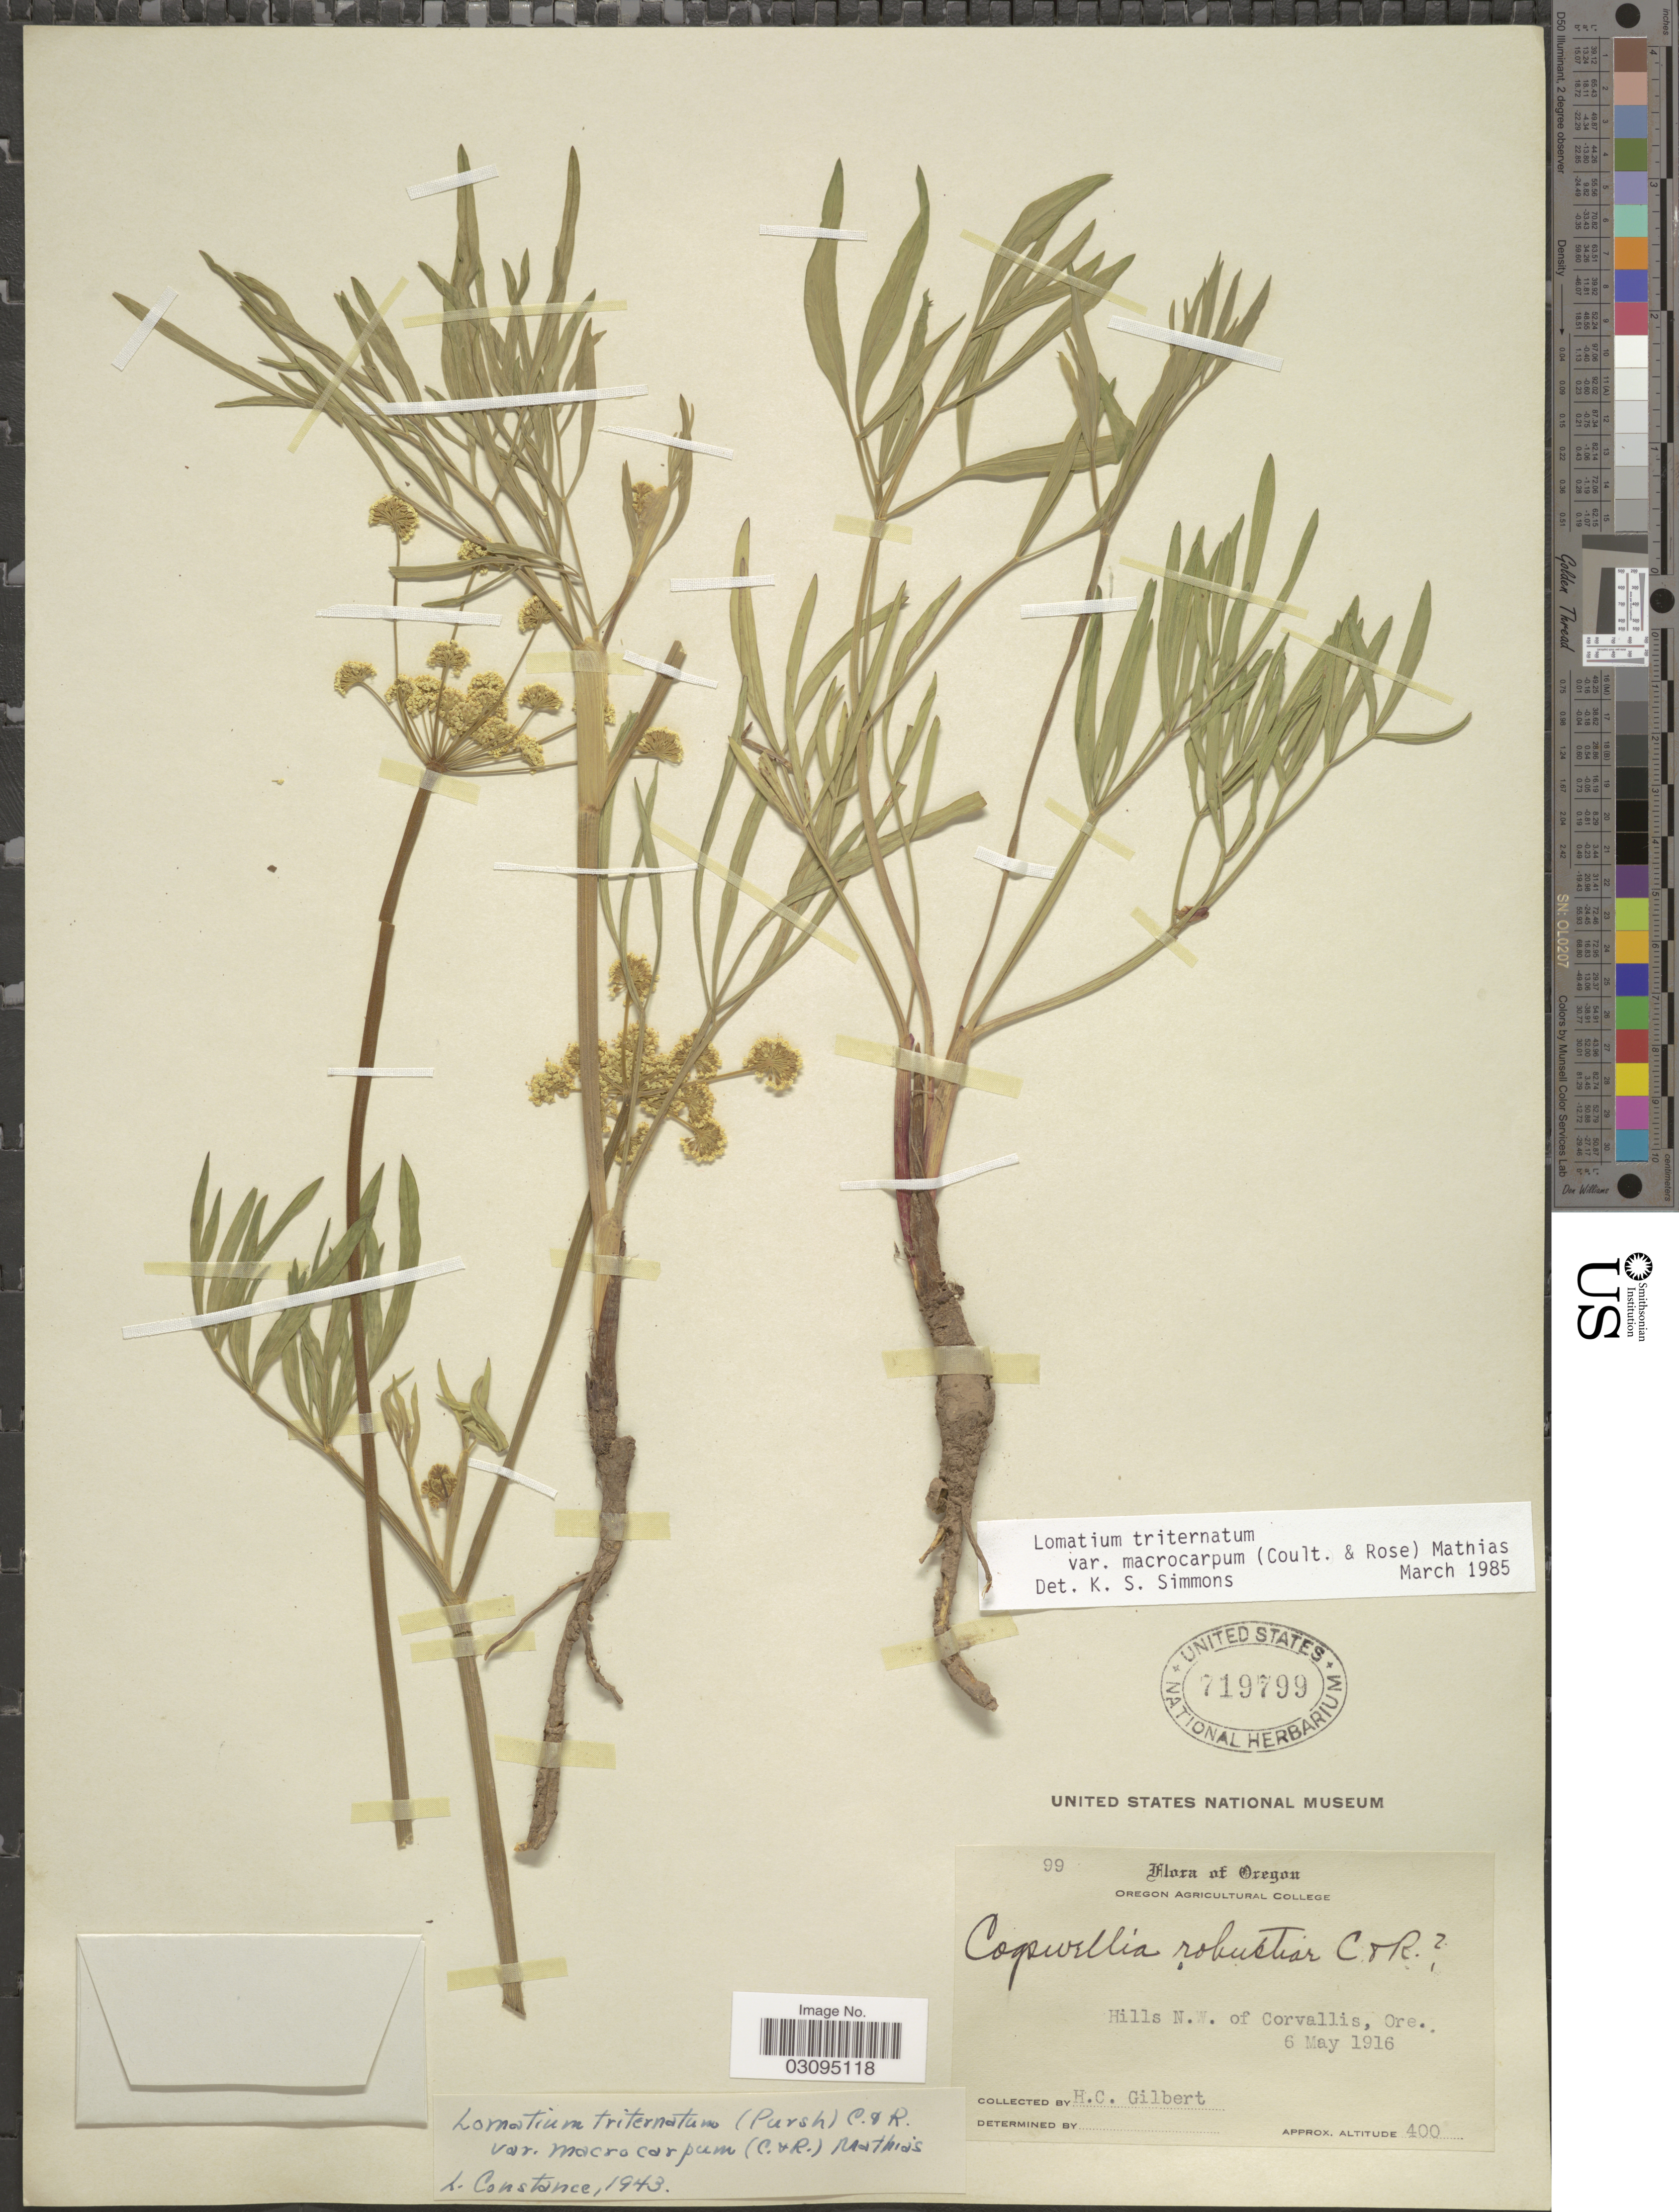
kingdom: Plantae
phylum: Tracheophyta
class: Magnoliopsida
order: Apiales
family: Apiaceae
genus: Lomatium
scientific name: Lomatium triternatum var. macrocarpum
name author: (J.M. Coult. & Rose) Mathias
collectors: H. Gilbert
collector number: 99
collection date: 1916-05-06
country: United States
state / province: Oregon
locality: Hills N.W. of Corvallis.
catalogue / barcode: US 719799